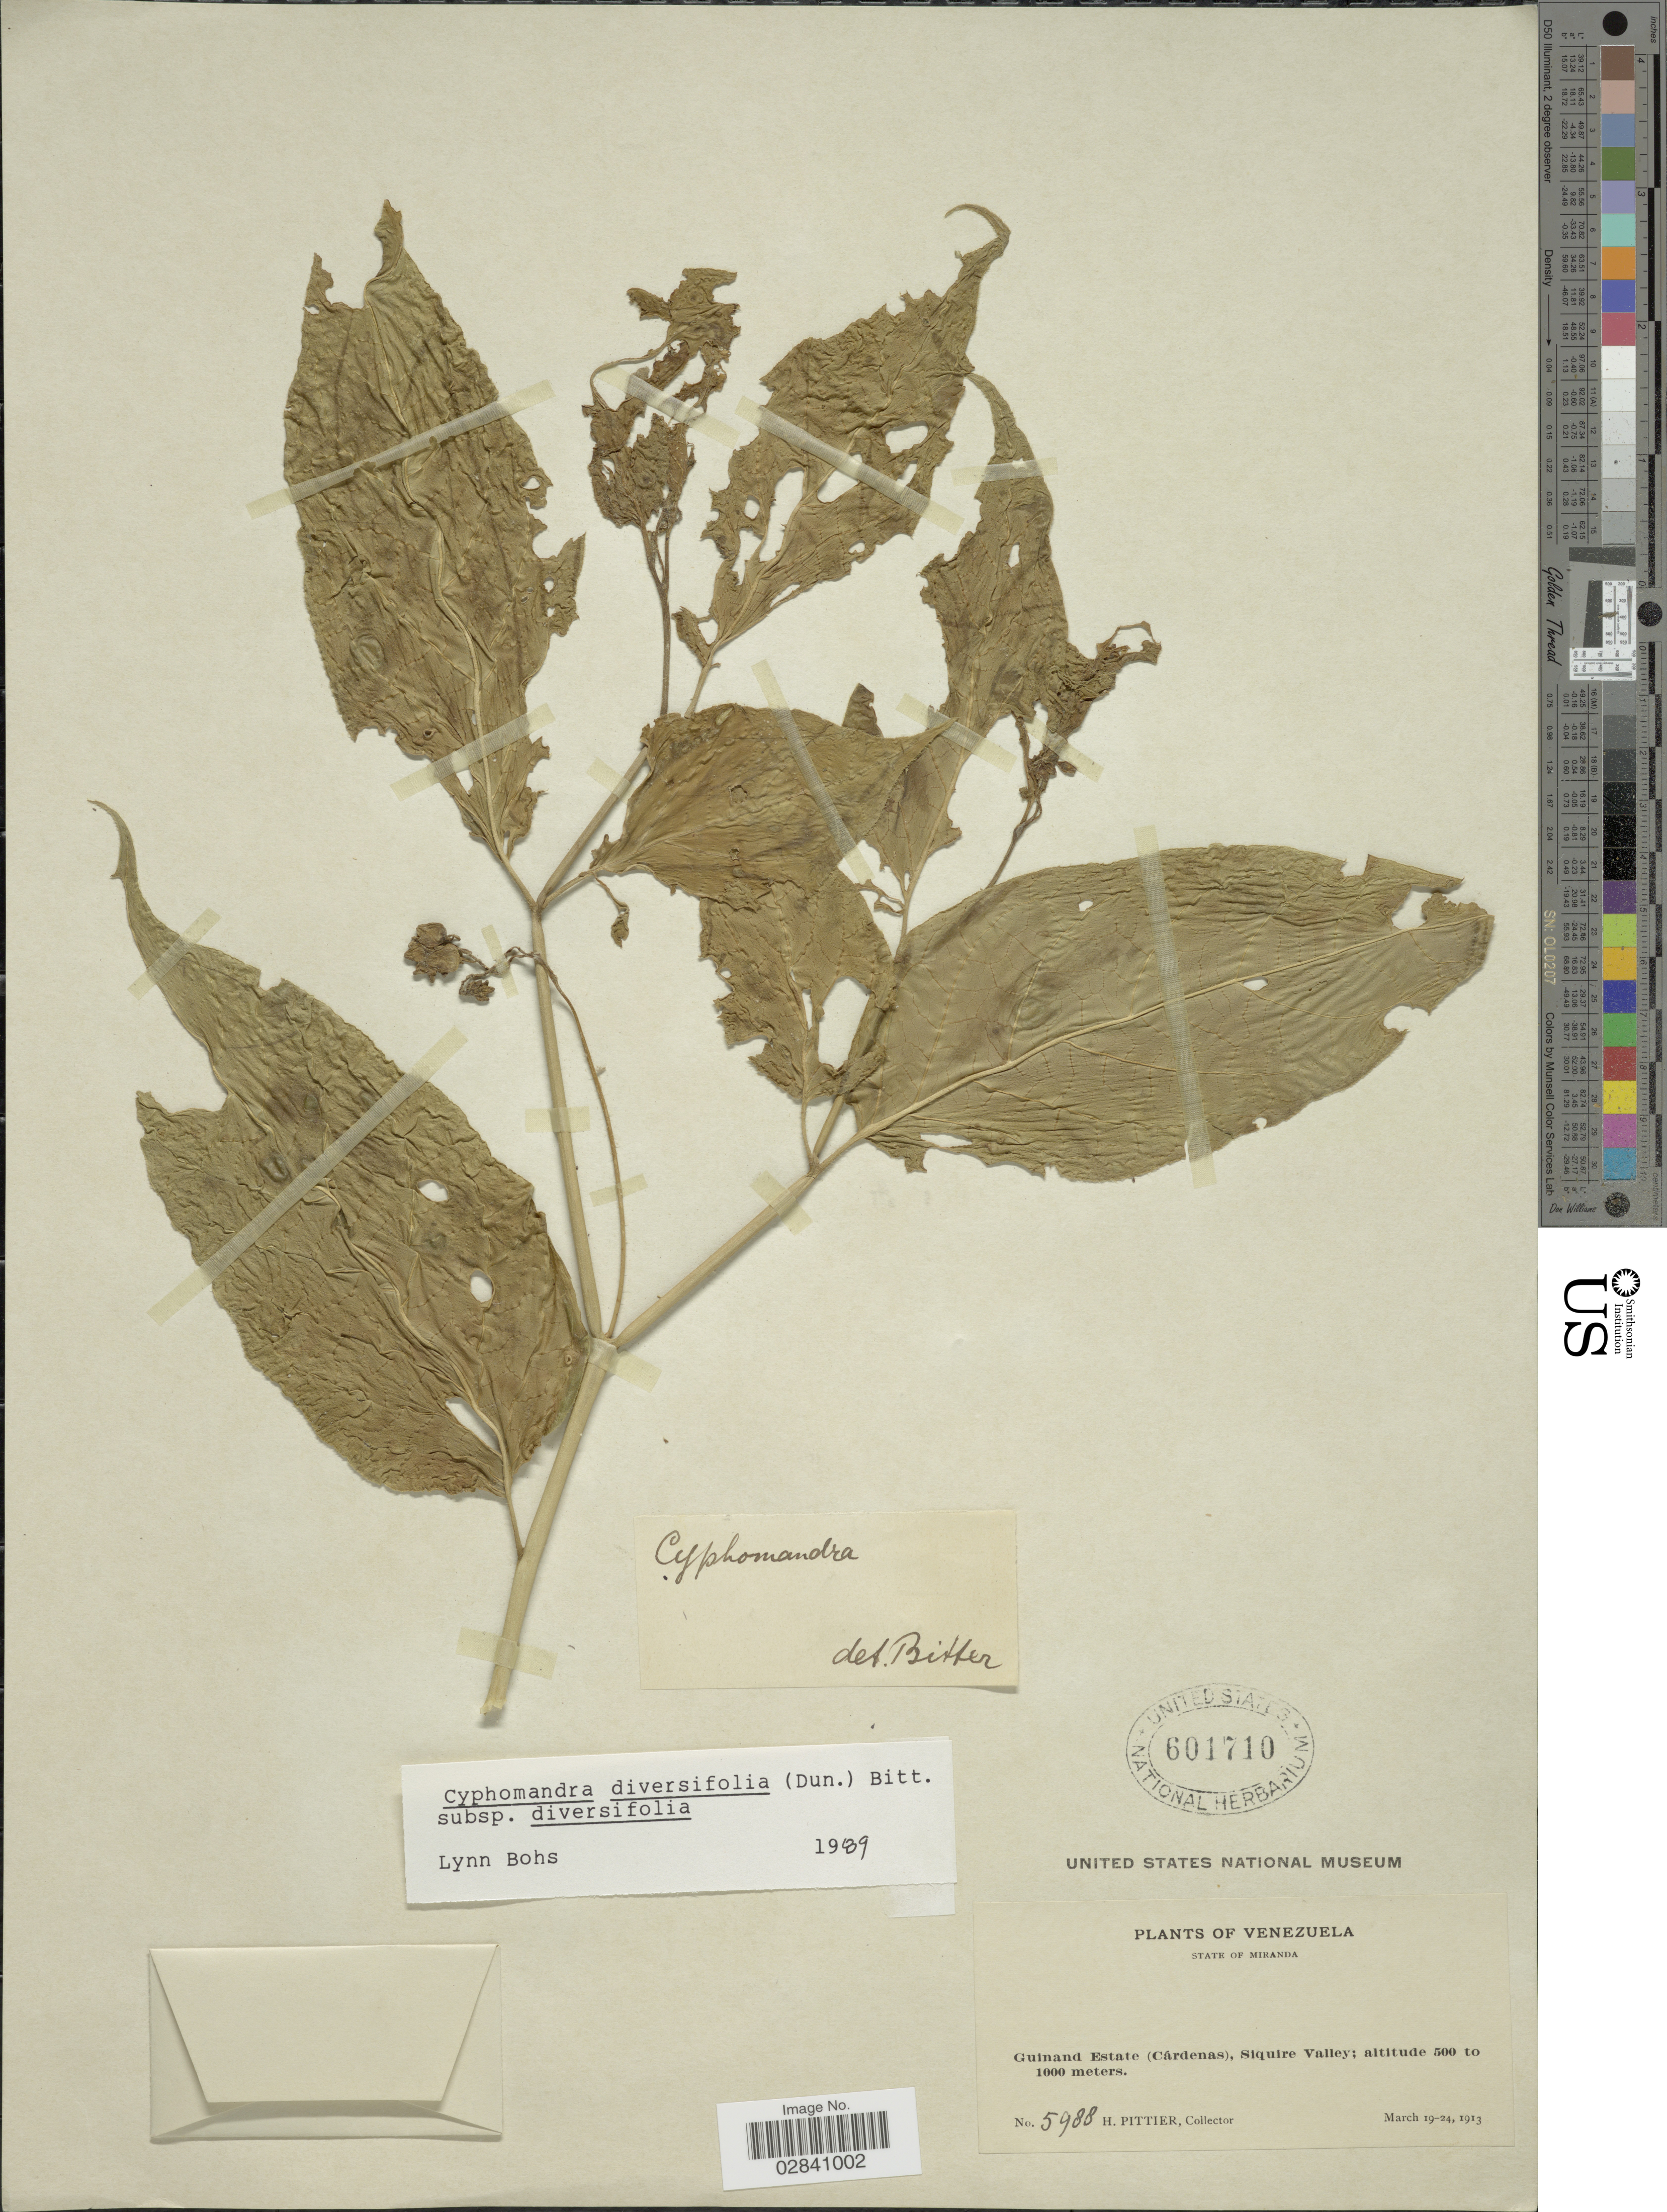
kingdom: Plantae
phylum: Tracheophyta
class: Magnoliopsida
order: Solanales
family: Solanaceae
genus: Cyphomandra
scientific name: Cyphomandra diversifolia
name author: (Dunal) Bitter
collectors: H. F. Pittier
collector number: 5988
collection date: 1913-03-19/1913-03-24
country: Venezuela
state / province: Miranda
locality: Guinand Estate (Cárdenas), Siquire Valley.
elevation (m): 500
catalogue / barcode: US 601710